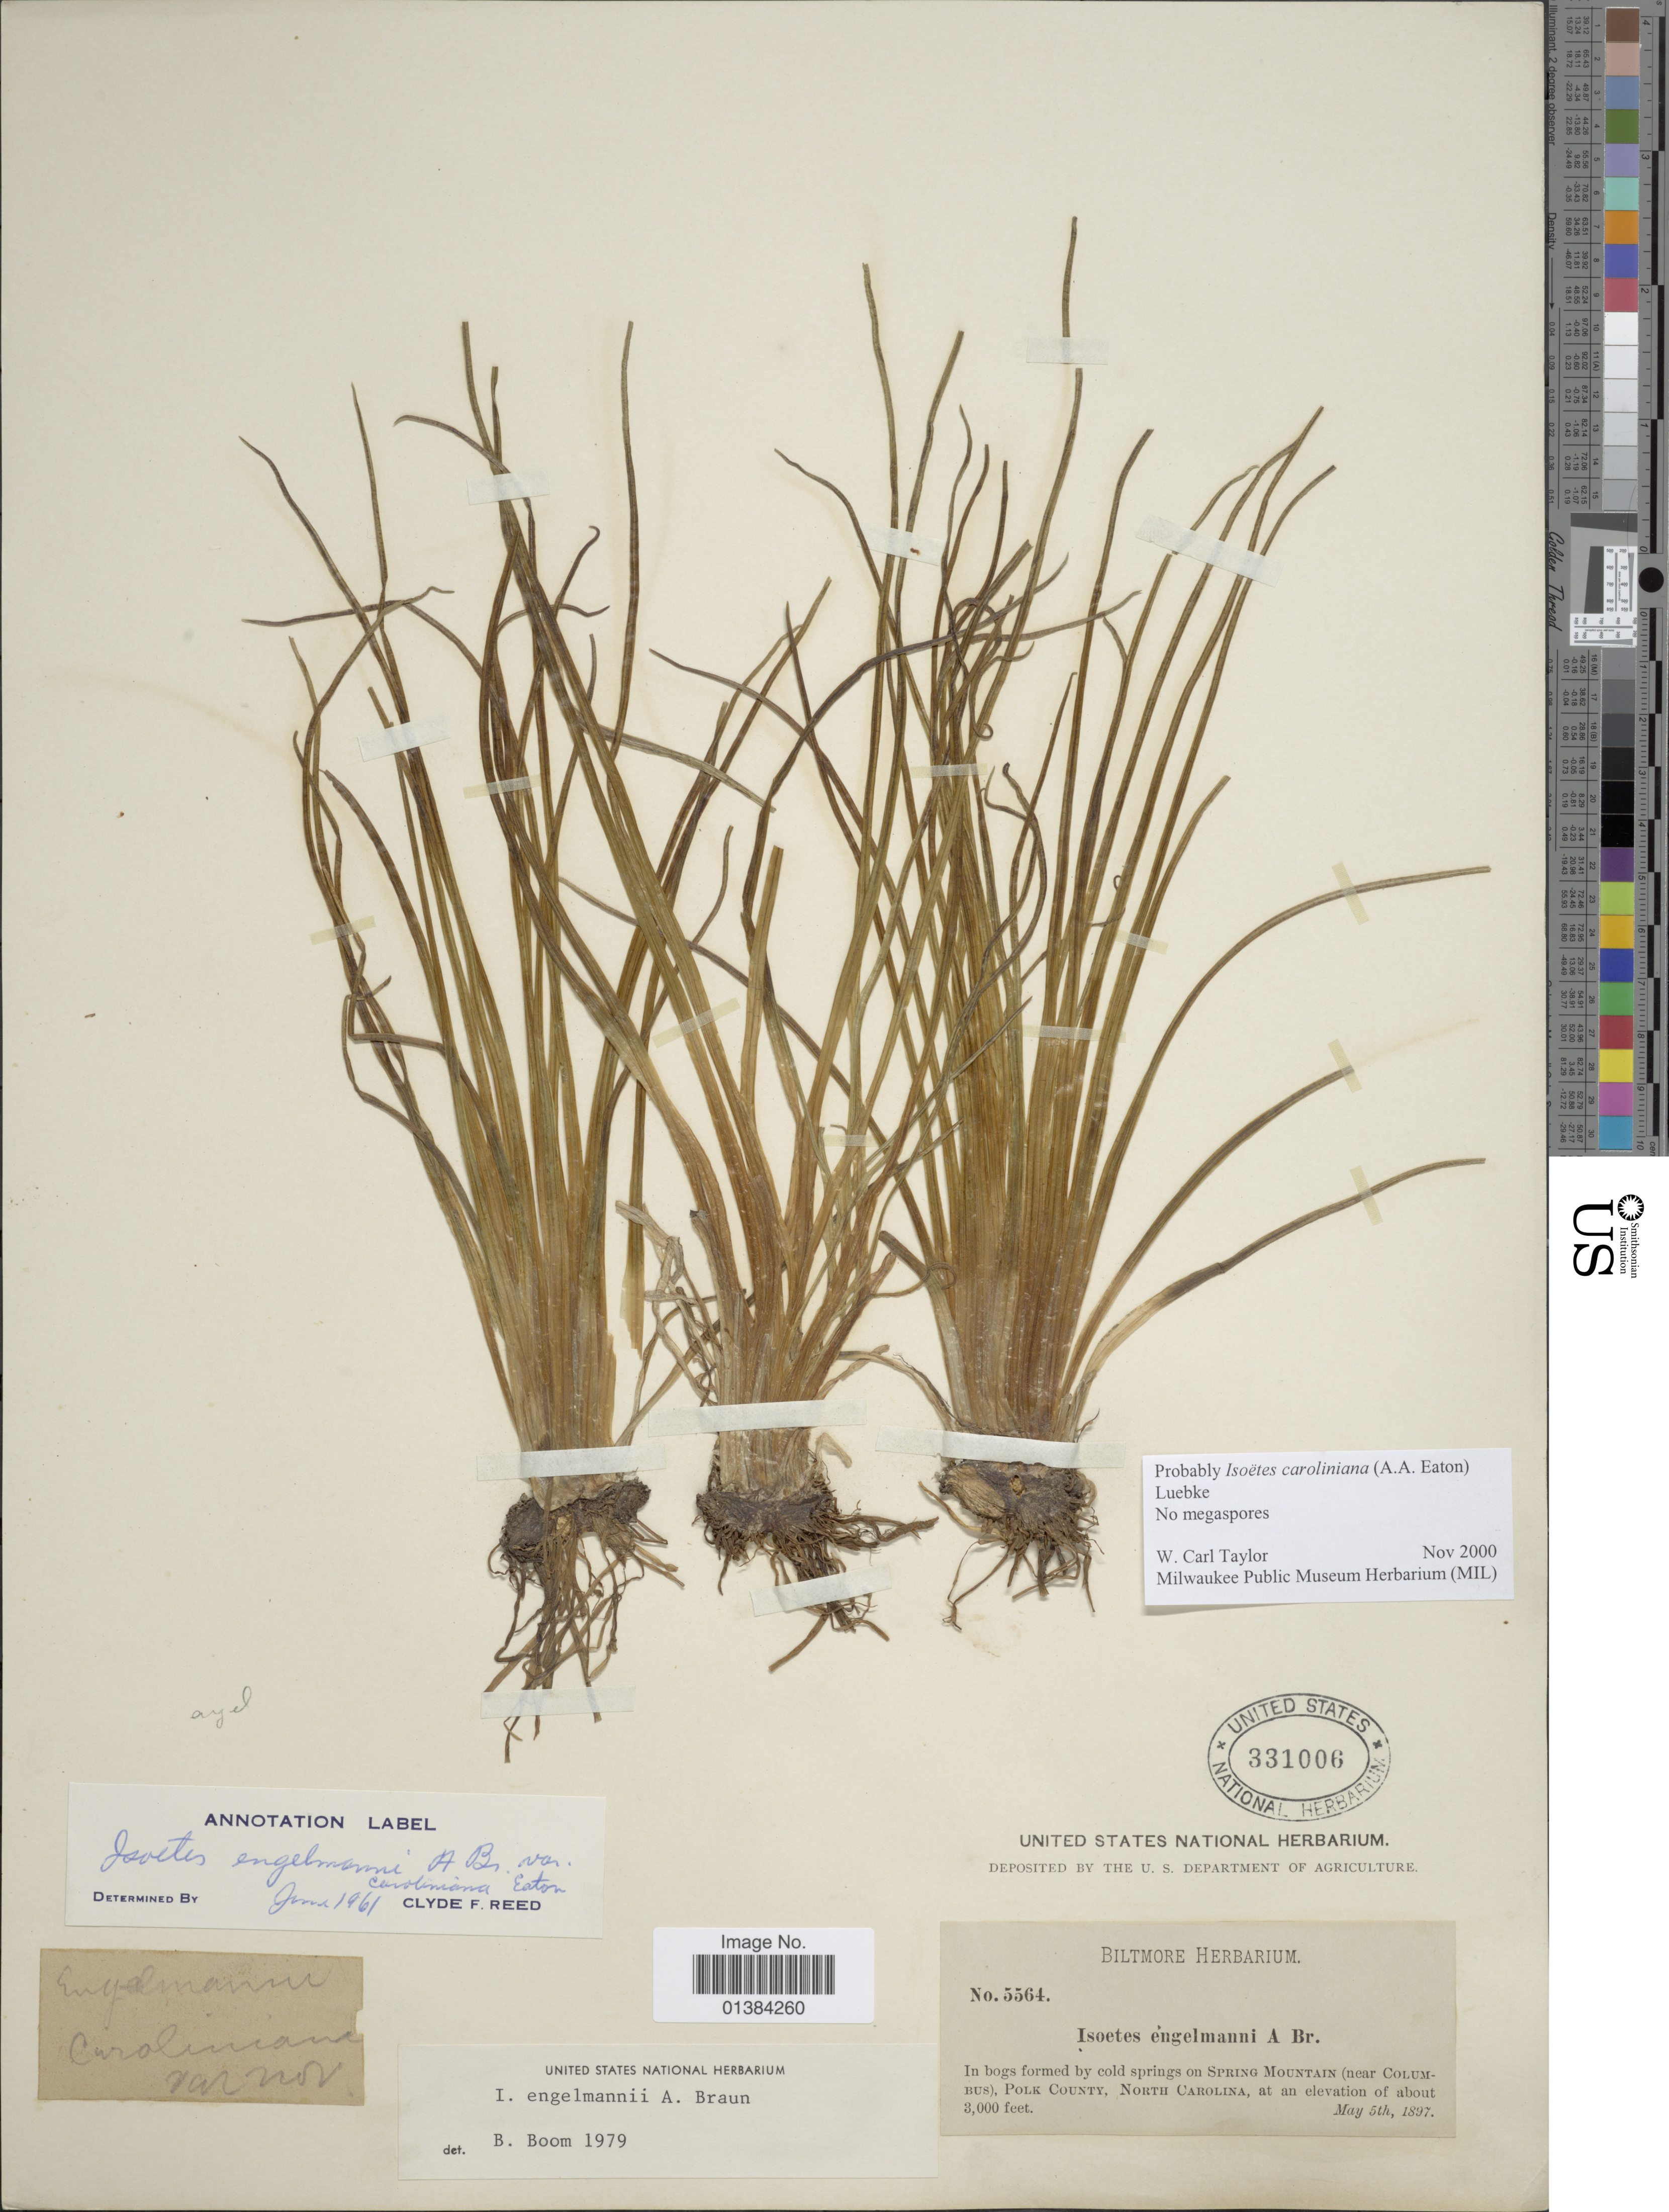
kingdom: Plantae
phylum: Tracheophyta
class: Lycopodiopsida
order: Isoetales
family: Isoetaceae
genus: Isoetes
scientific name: Isoetes caroliniana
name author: (A.A. Eaton) Luebke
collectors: ex herb. Biltmore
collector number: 5564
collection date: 1897-05-05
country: United States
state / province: North Carolina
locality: In bogs formed by cold springs on Spring Mountain (near Columbus), Polk County.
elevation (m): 914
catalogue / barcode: US 331006